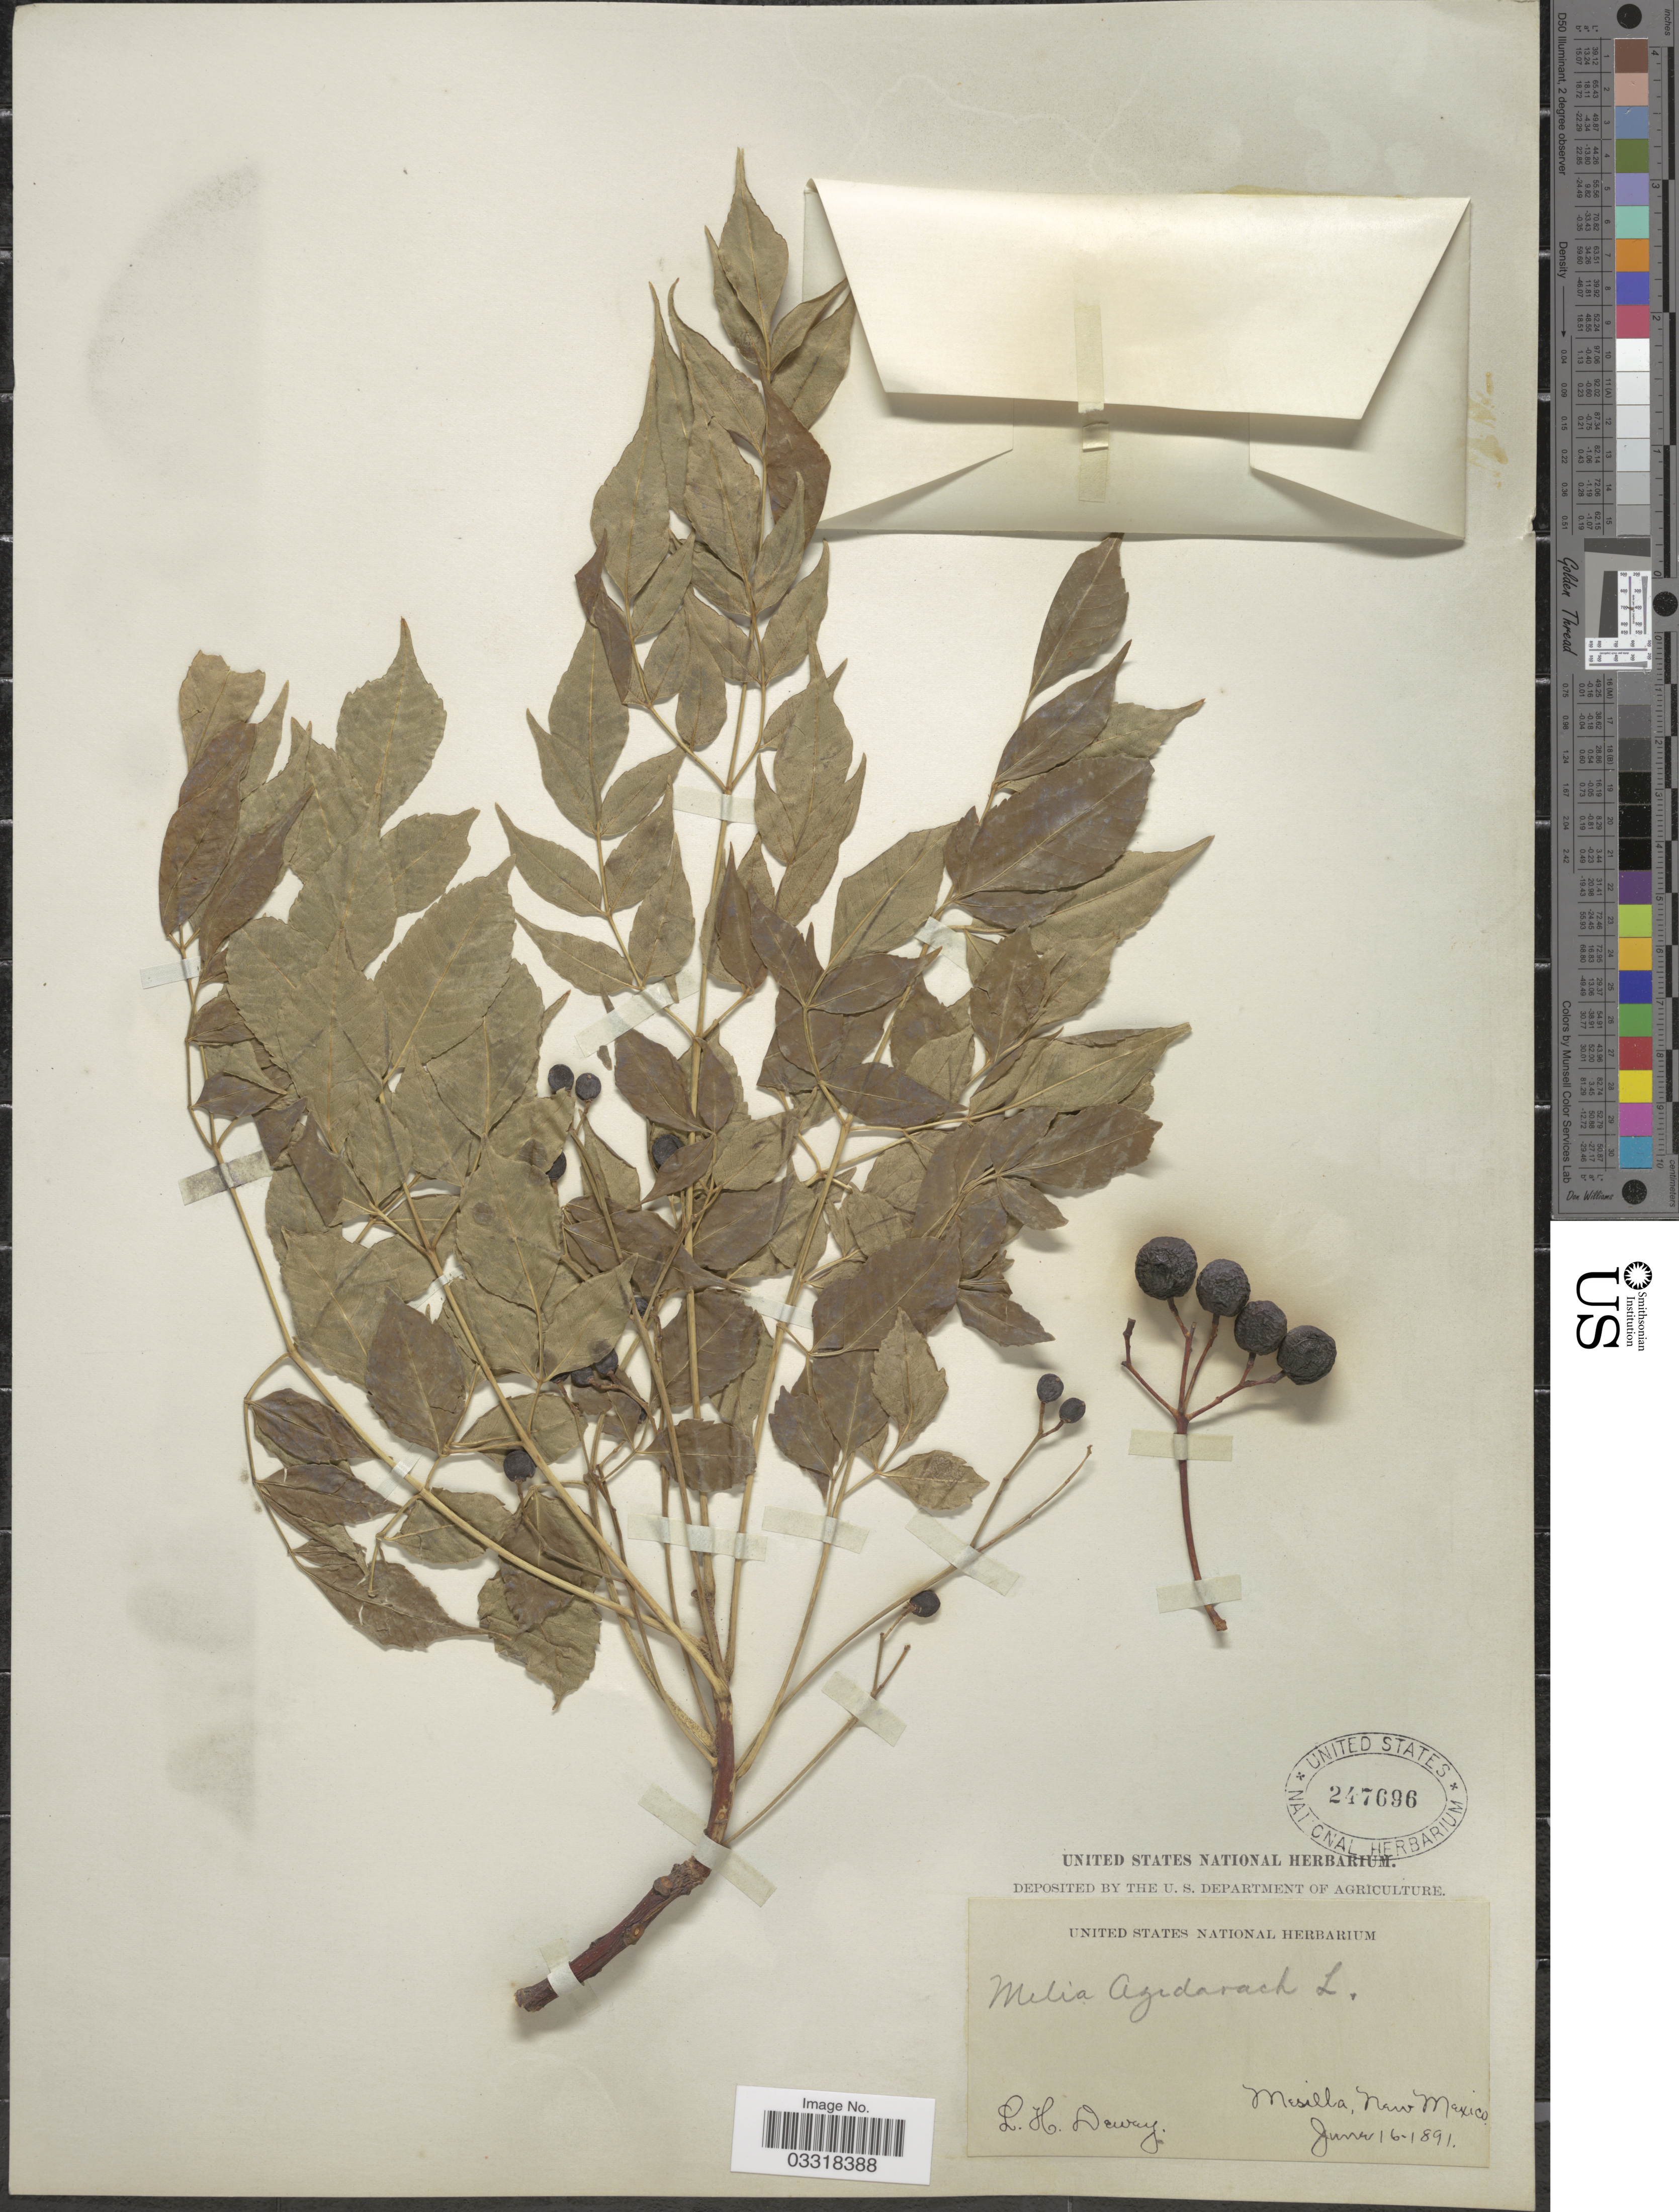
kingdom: Plantae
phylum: Tracheophyta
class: Magnoliopsida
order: Sapindales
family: Meliaceae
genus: Melia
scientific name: Melia azedarach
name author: L.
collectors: L. H. Dewey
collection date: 1891-06-16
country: United States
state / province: New Mexico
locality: Mesilla.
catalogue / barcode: US 247696